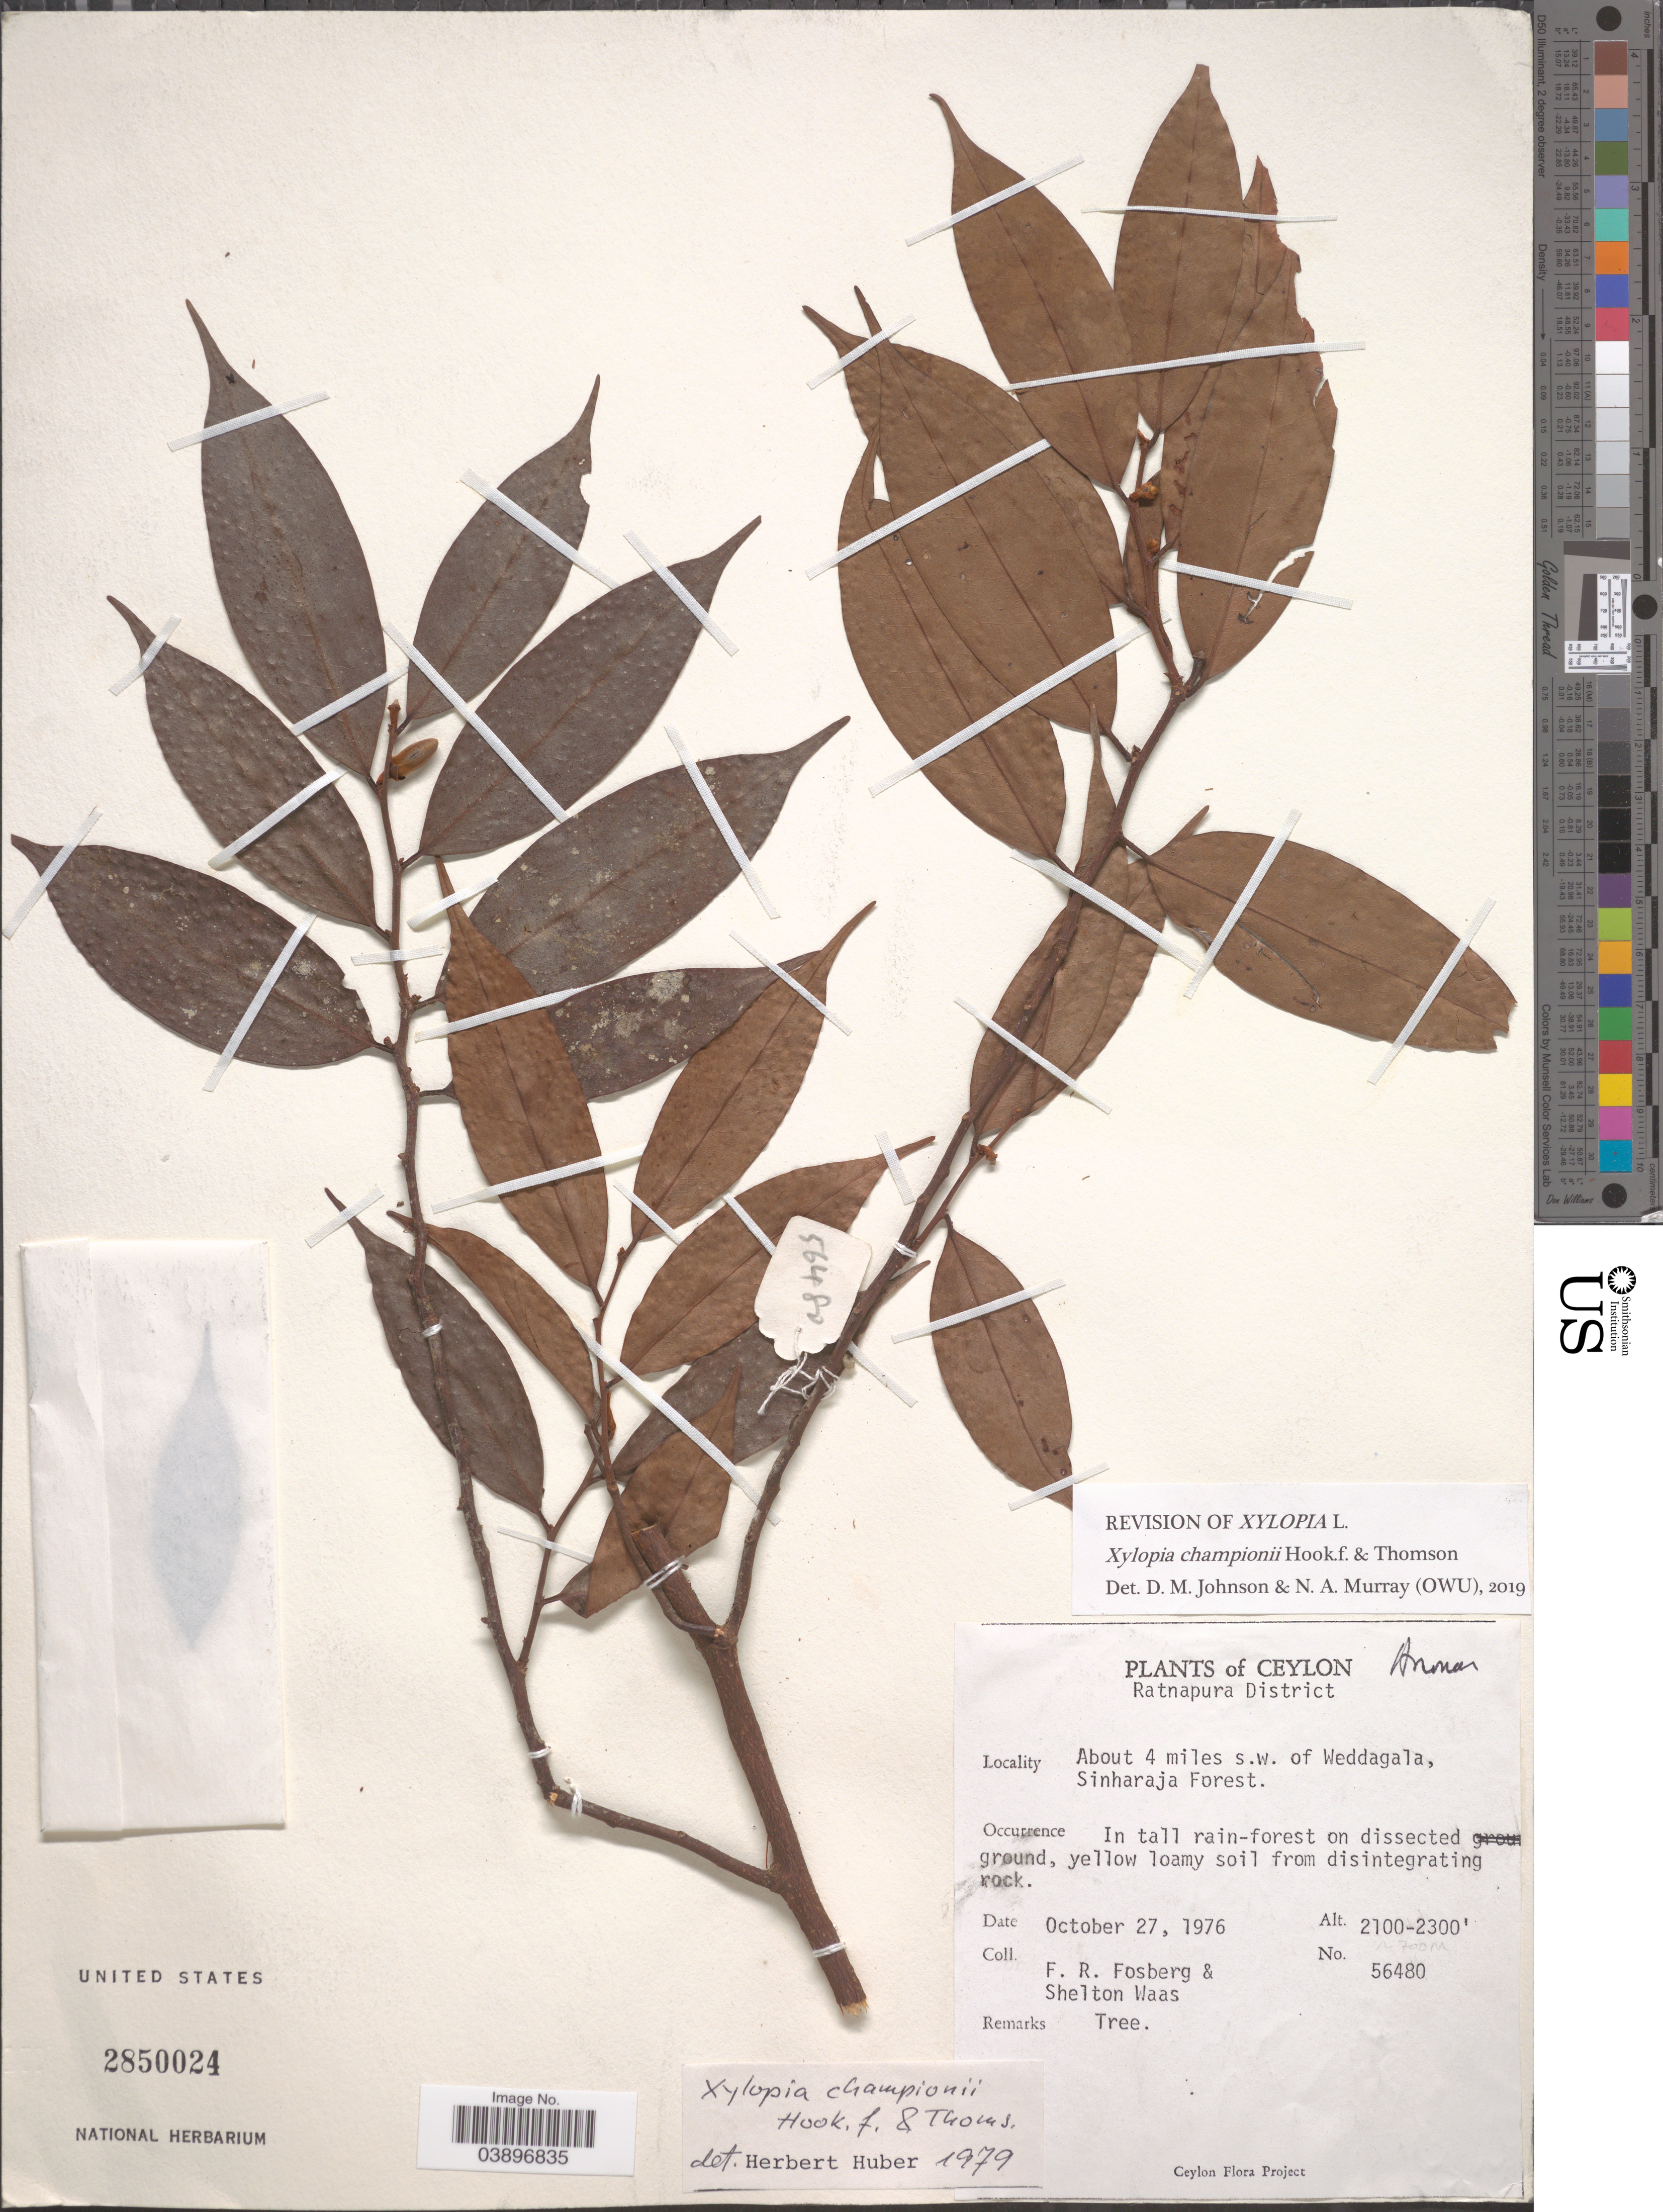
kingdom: Plantae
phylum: Tracheophyta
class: Magnoliopsida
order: Magnoliales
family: Annonaceae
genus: Xylopia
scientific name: Xylopia championii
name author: Hook. f. & Thomson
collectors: F. R. Fosberg & S. Waas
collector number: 56480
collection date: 1976-10-27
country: Sri Lanka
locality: Ceylon. Ratnapura District. About 4 miles s.w. of Weddagala, Sinharaja Forest.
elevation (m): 640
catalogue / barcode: US 2850024